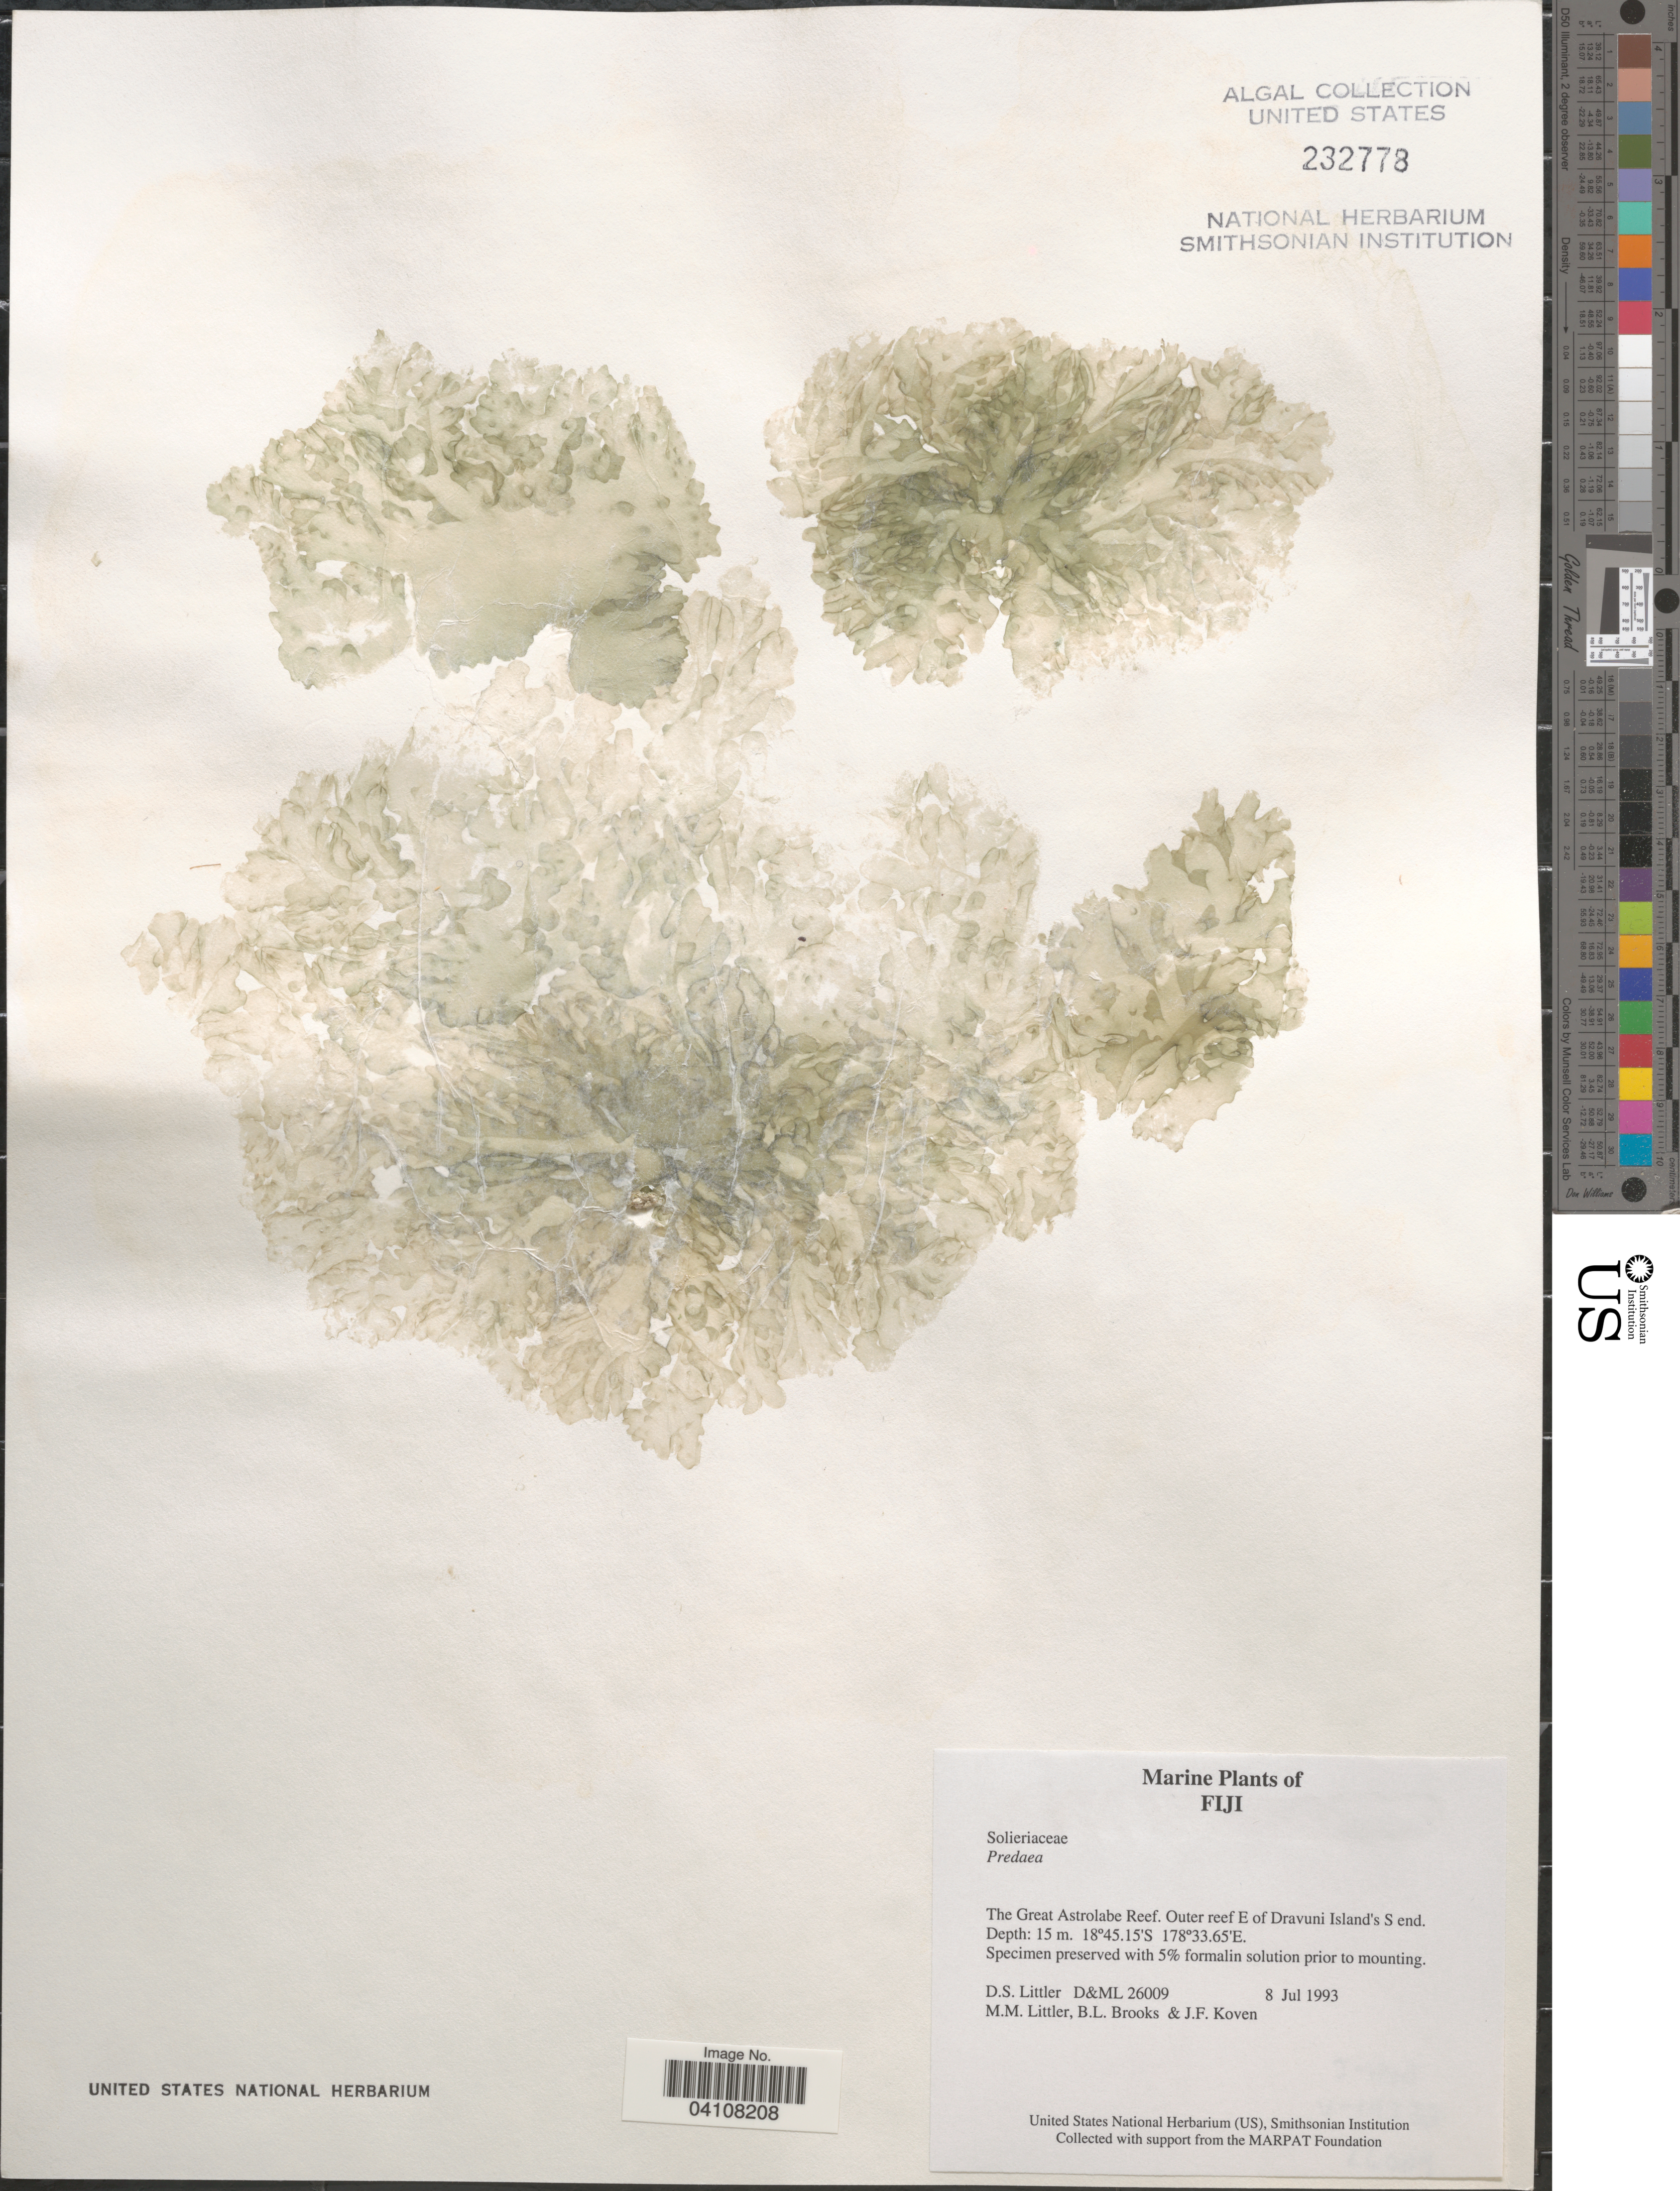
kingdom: Plantae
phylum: Rhodophyta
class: Florideophyceae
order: Nemastomatales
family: Nemastomataceae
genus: Predaea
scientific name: Predaea sp.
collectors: D. S. Littler, B. Brooks & J. Koven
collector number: D&ML26009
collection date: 1993-07-08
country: Fiji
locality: The Great Astrolabe Reef. Outer reef E of Dravuni Island's S end.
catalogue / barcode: US 232778